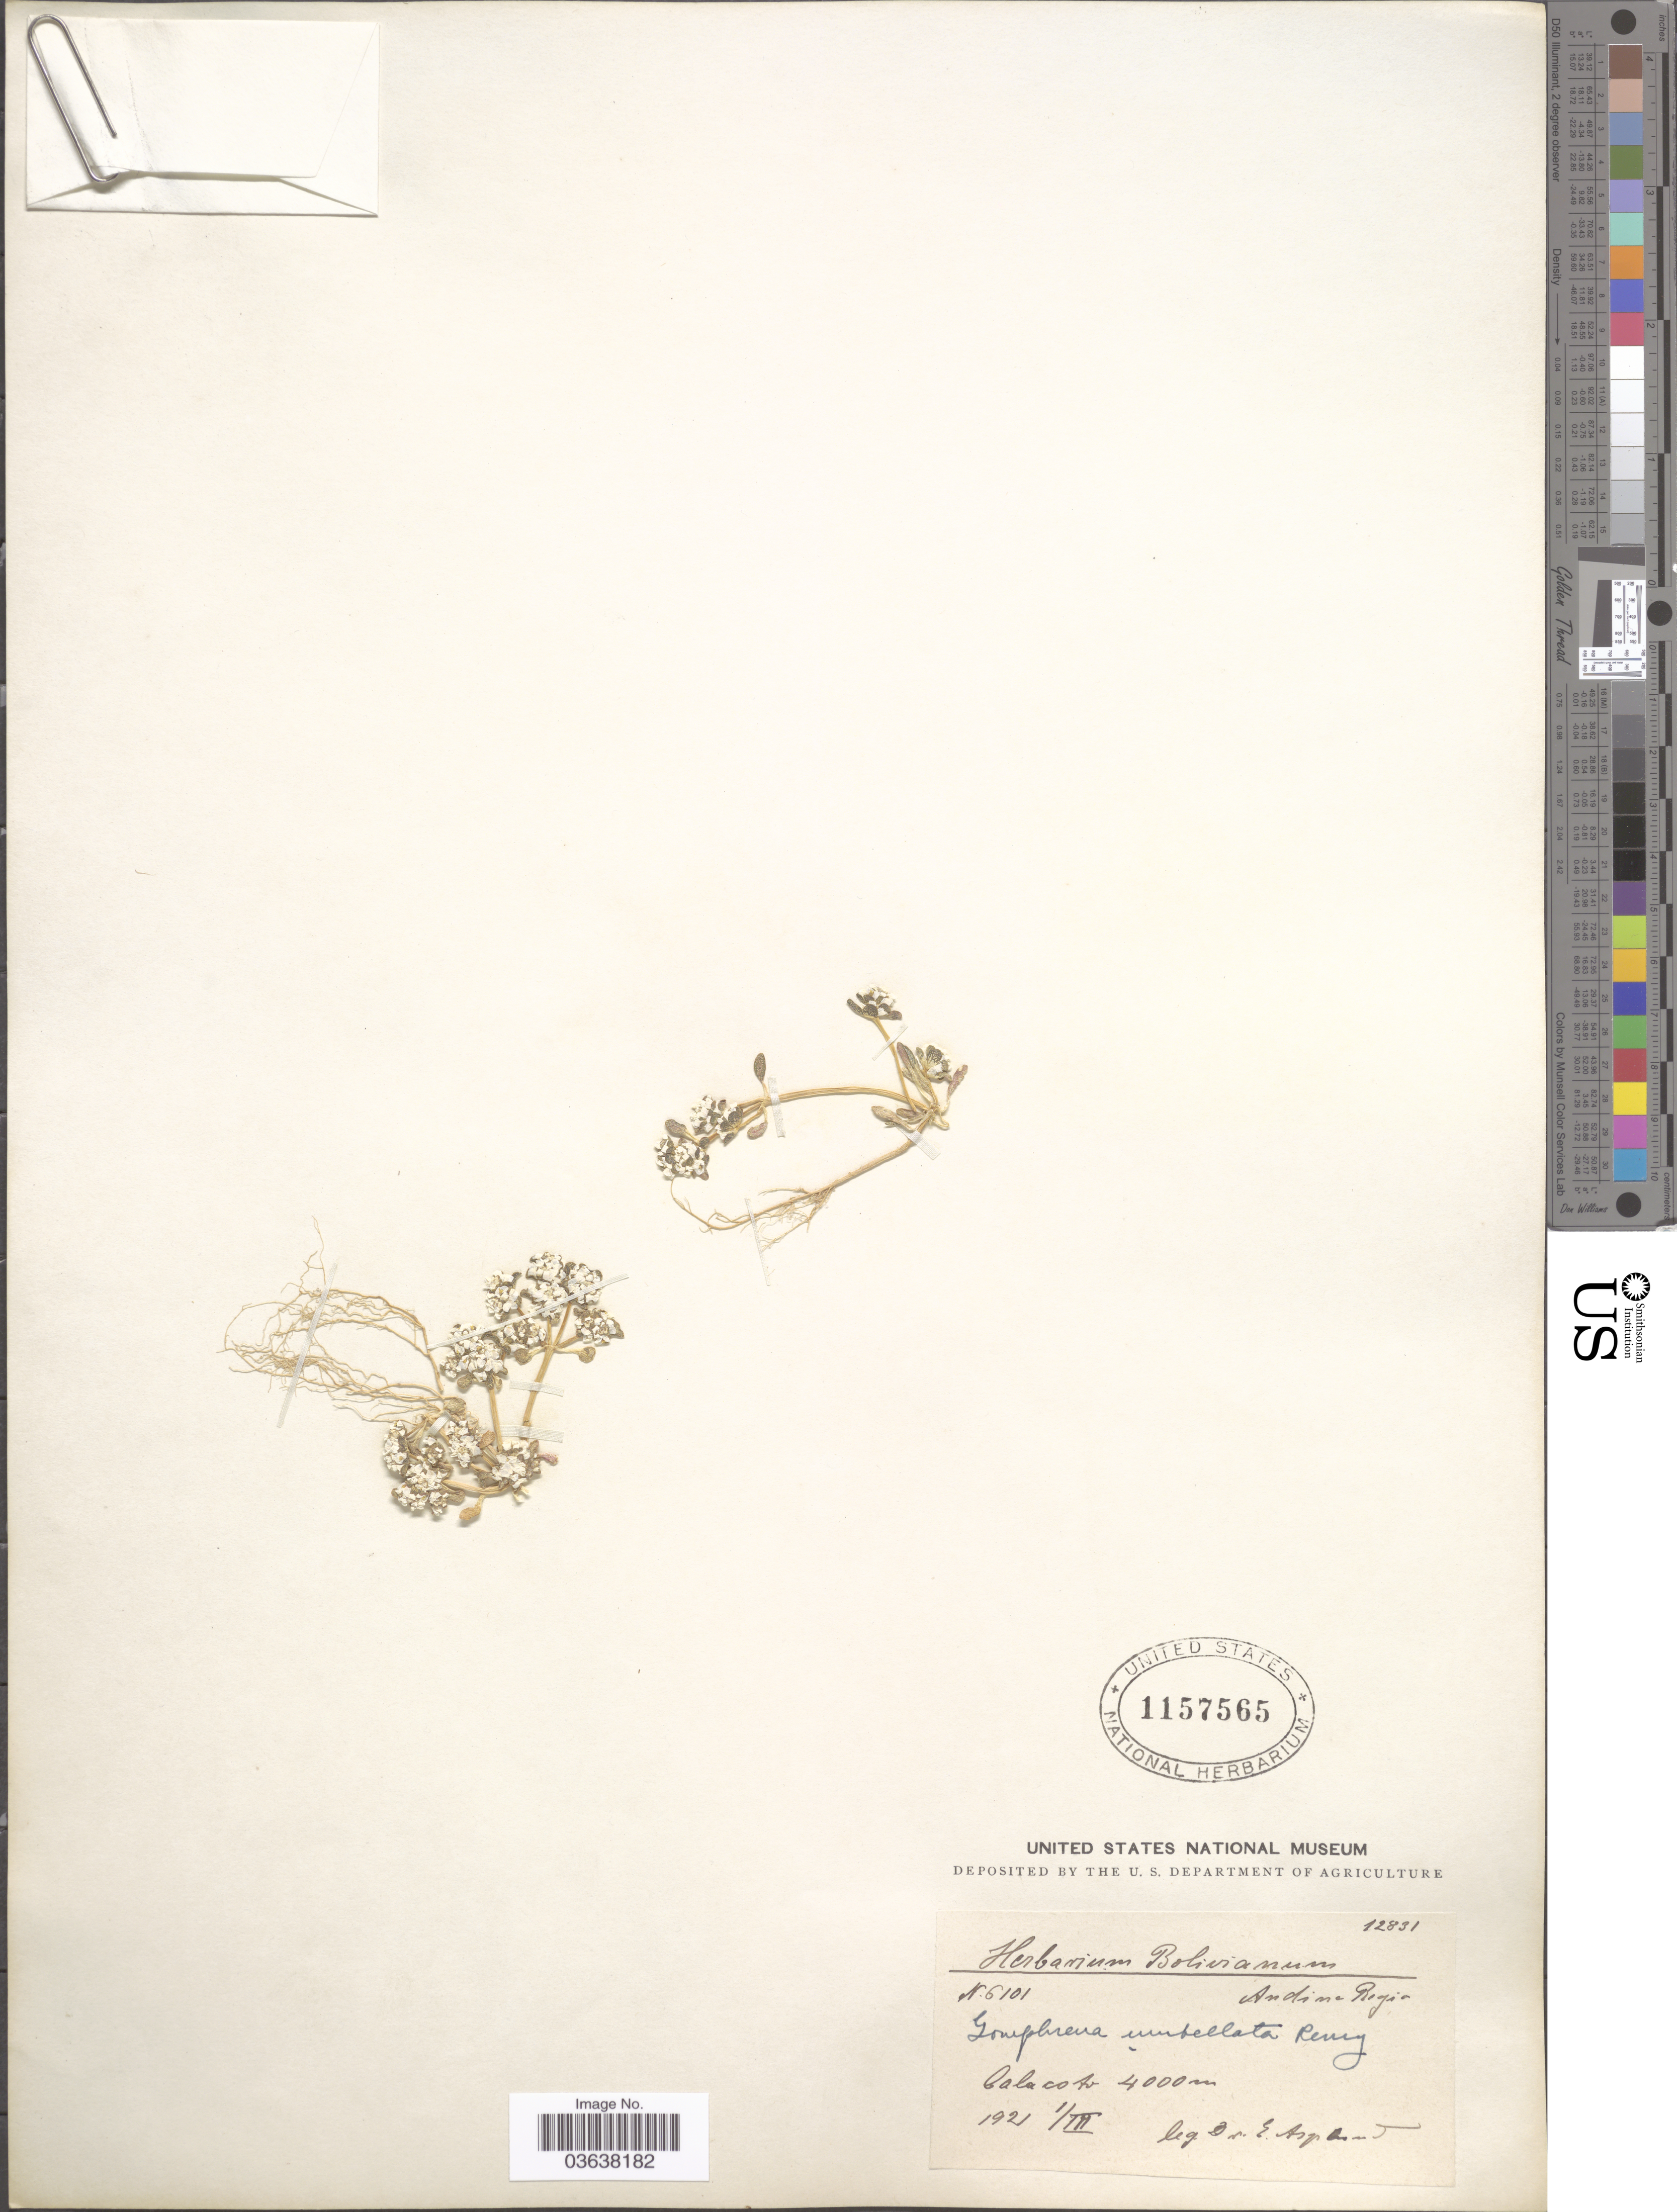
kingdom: Plantae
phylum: Tracheophyta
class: Magnoliopsida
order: Caryophyllales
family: Amaranthaceae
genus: Gomphrena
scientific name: Gomphrena umbellata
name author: Remy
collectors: E. Asplund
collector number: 6101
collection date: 1921-03-01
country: Bolivia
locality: Andina Region. Calacoto.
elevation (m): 4000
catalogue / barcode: US 1157565